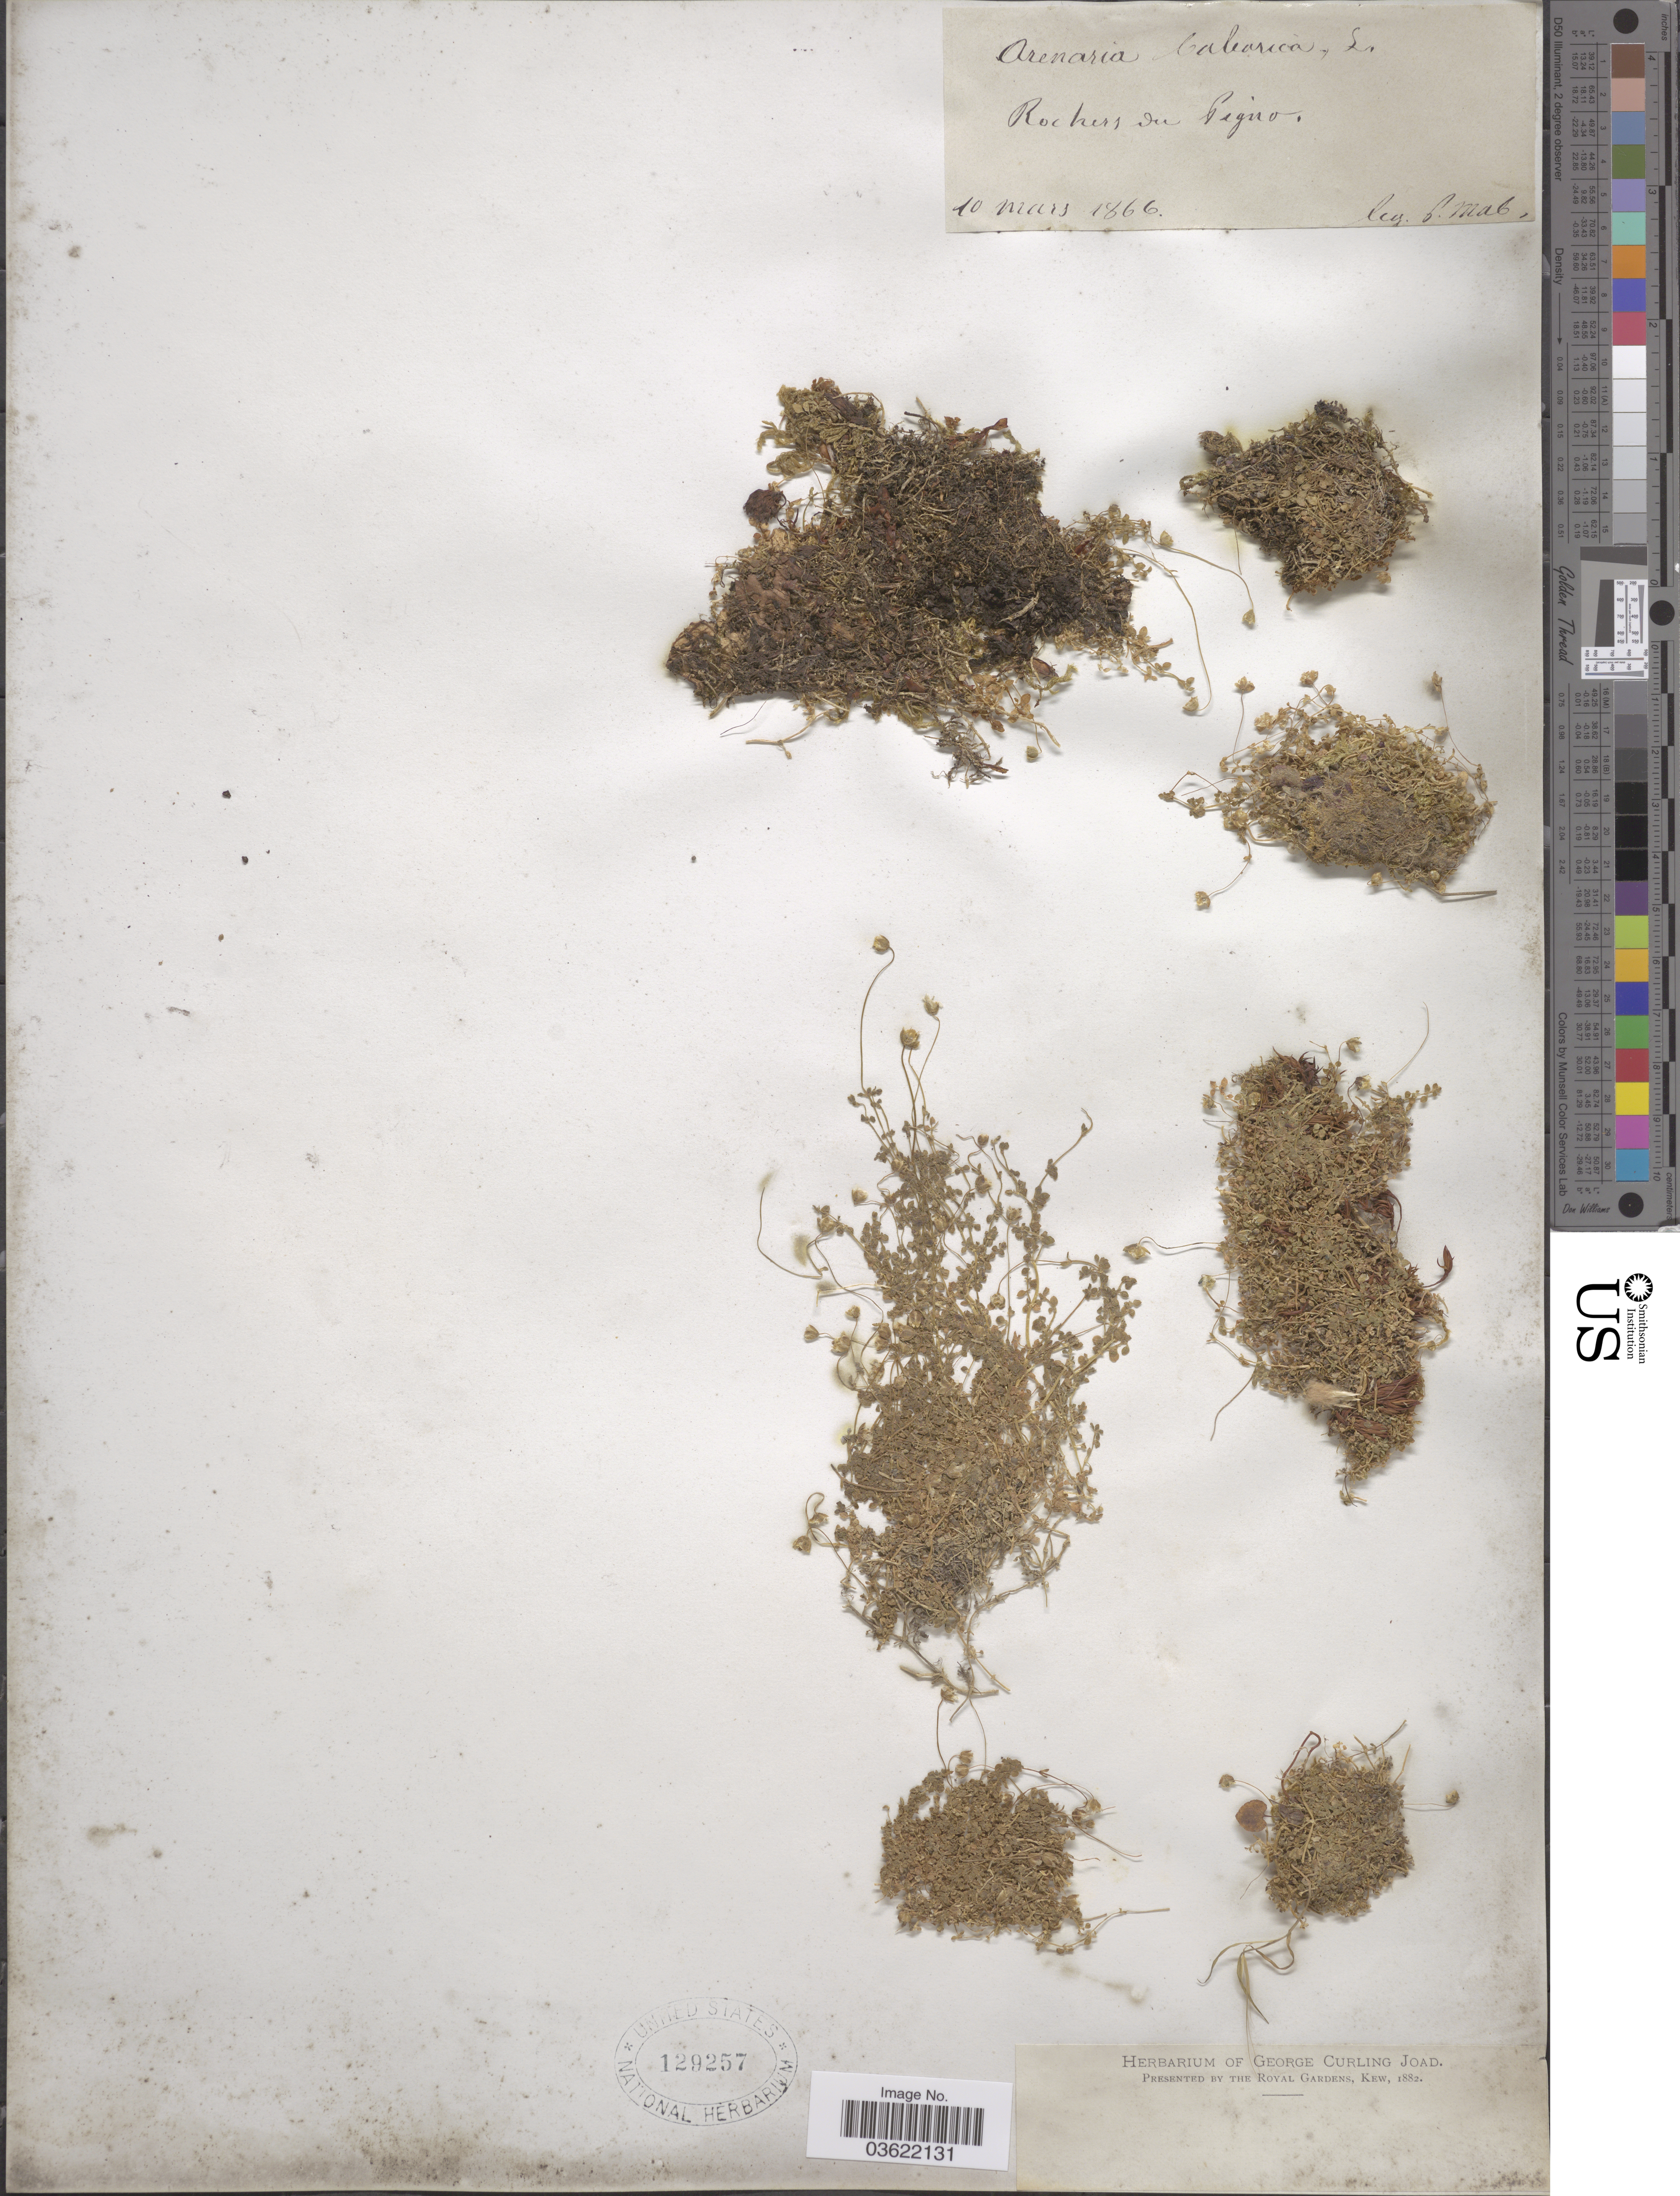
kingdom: Plantae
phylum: Tracheophyta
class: Magnoliopsida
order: Caryophyllales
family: Caryophyllaceae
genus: Arenaria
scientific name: Arenaria balearica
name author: L.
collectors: P. Mab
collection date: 1866-03-10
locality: Rochers du Gigno. [interpreted]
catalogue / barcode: US 129257